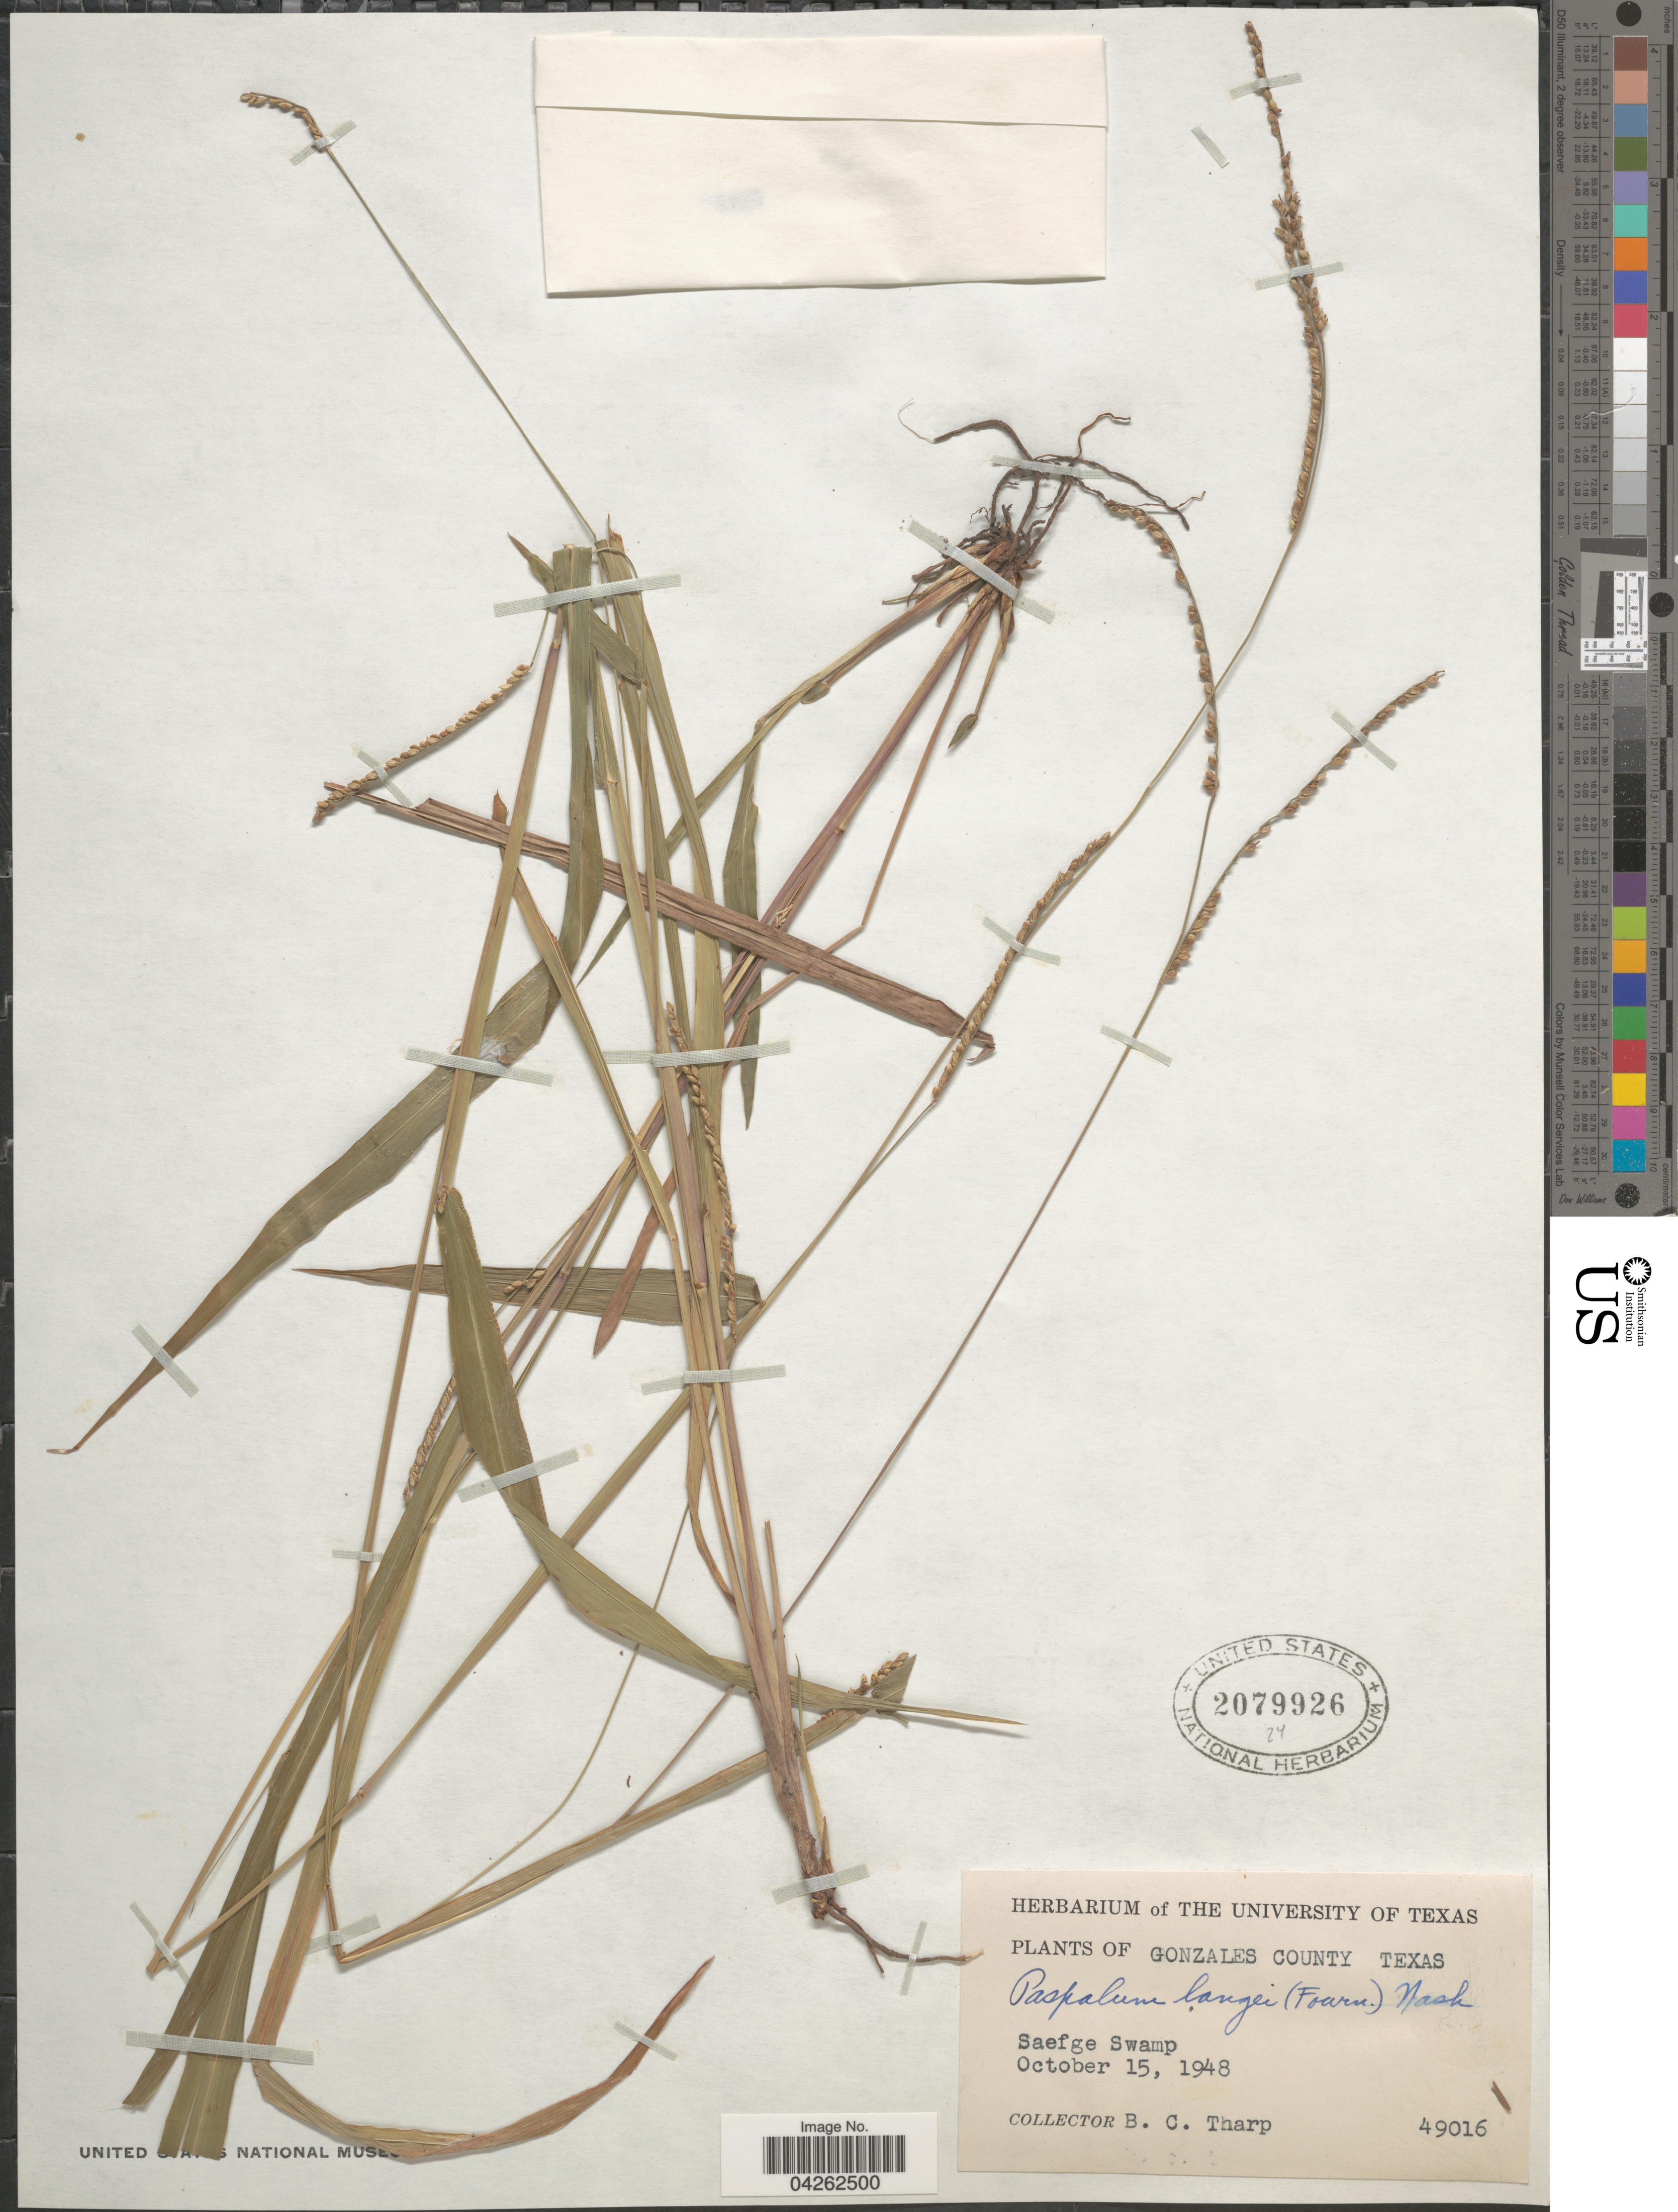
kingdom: Plantae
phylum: Tracheophyta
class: Liliopsida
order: Poales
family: Poaceae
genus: Paspalum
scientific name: Paspalum langei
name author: (E. Fourn.) Nash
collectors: B. C. Tharp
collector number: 49016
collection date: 1948-10-15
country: United States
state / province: Texas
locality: Gonzales County. Saefge Swamp.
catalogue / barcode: US 2079926